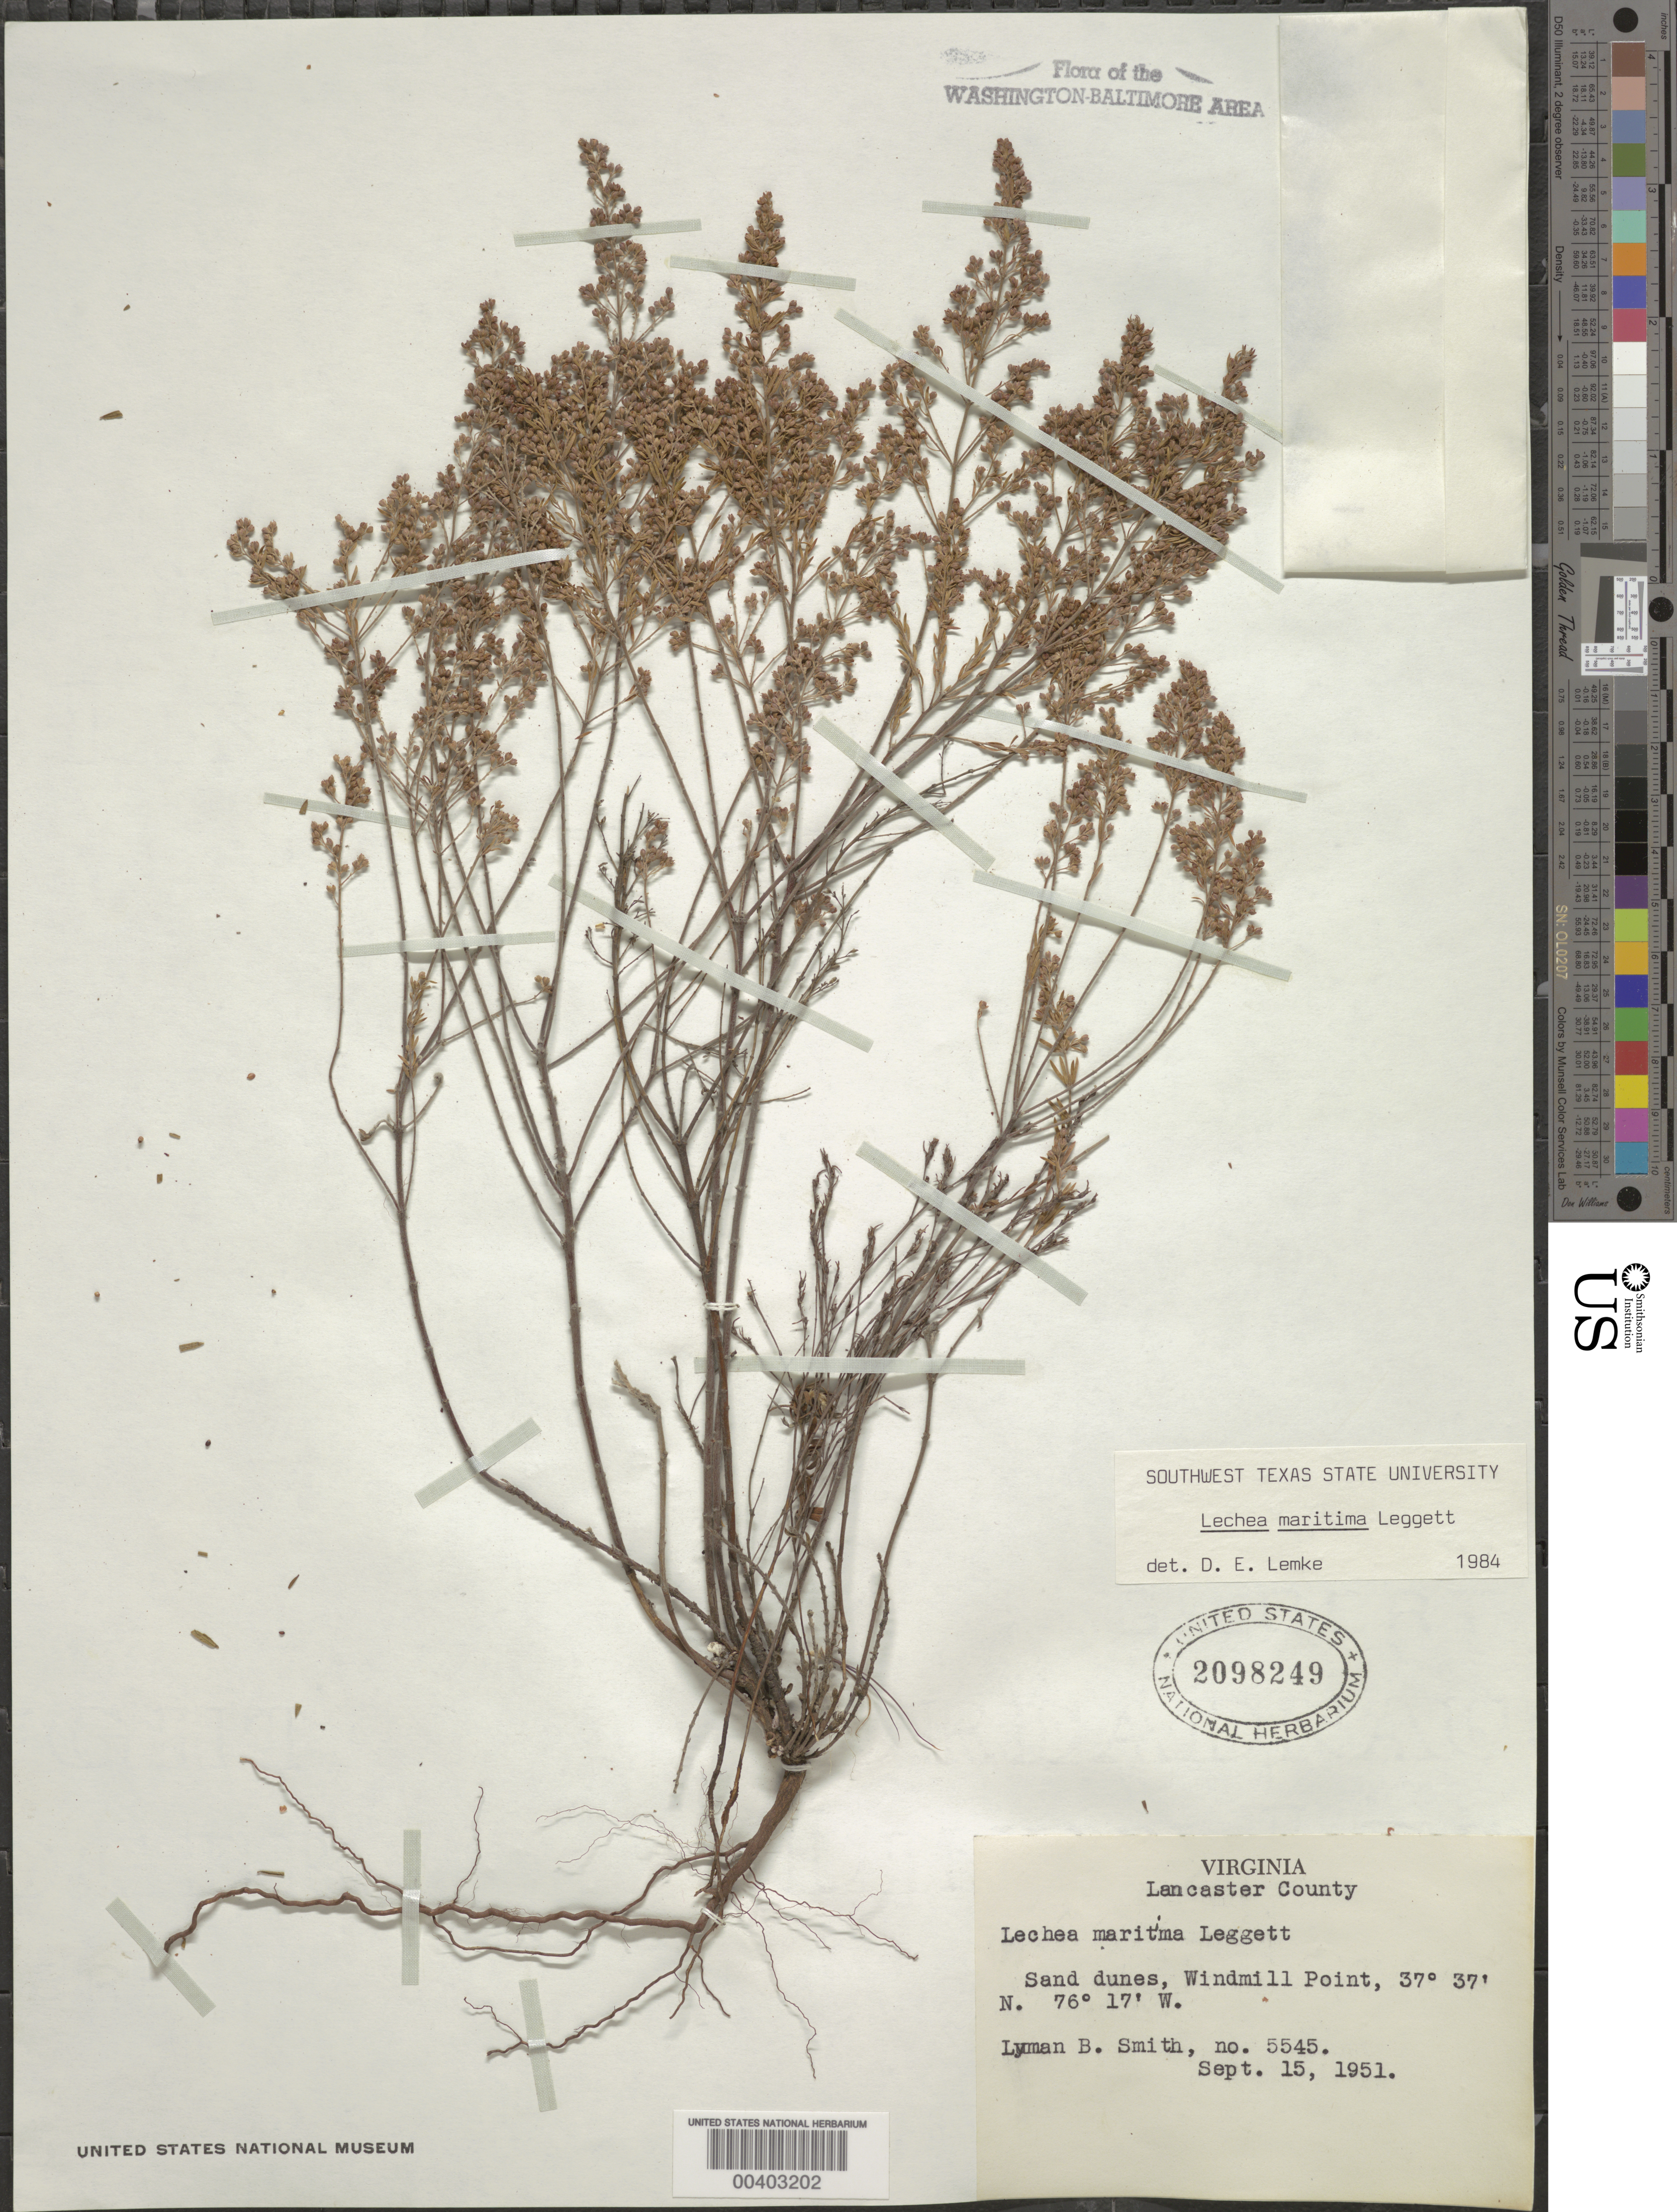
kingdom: Plantae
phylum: Tracheophyta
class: Magnoliopsida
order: Malvales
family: Cistaceae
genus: Lechea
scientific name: Lechea maritima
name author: Legg.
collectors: L. Smith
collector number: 5545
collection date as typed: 15 Sep 1951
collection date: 1951-09-15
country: United States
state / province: Virginia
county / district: Lancaster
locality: Windmill Point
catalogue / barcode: US 2098249